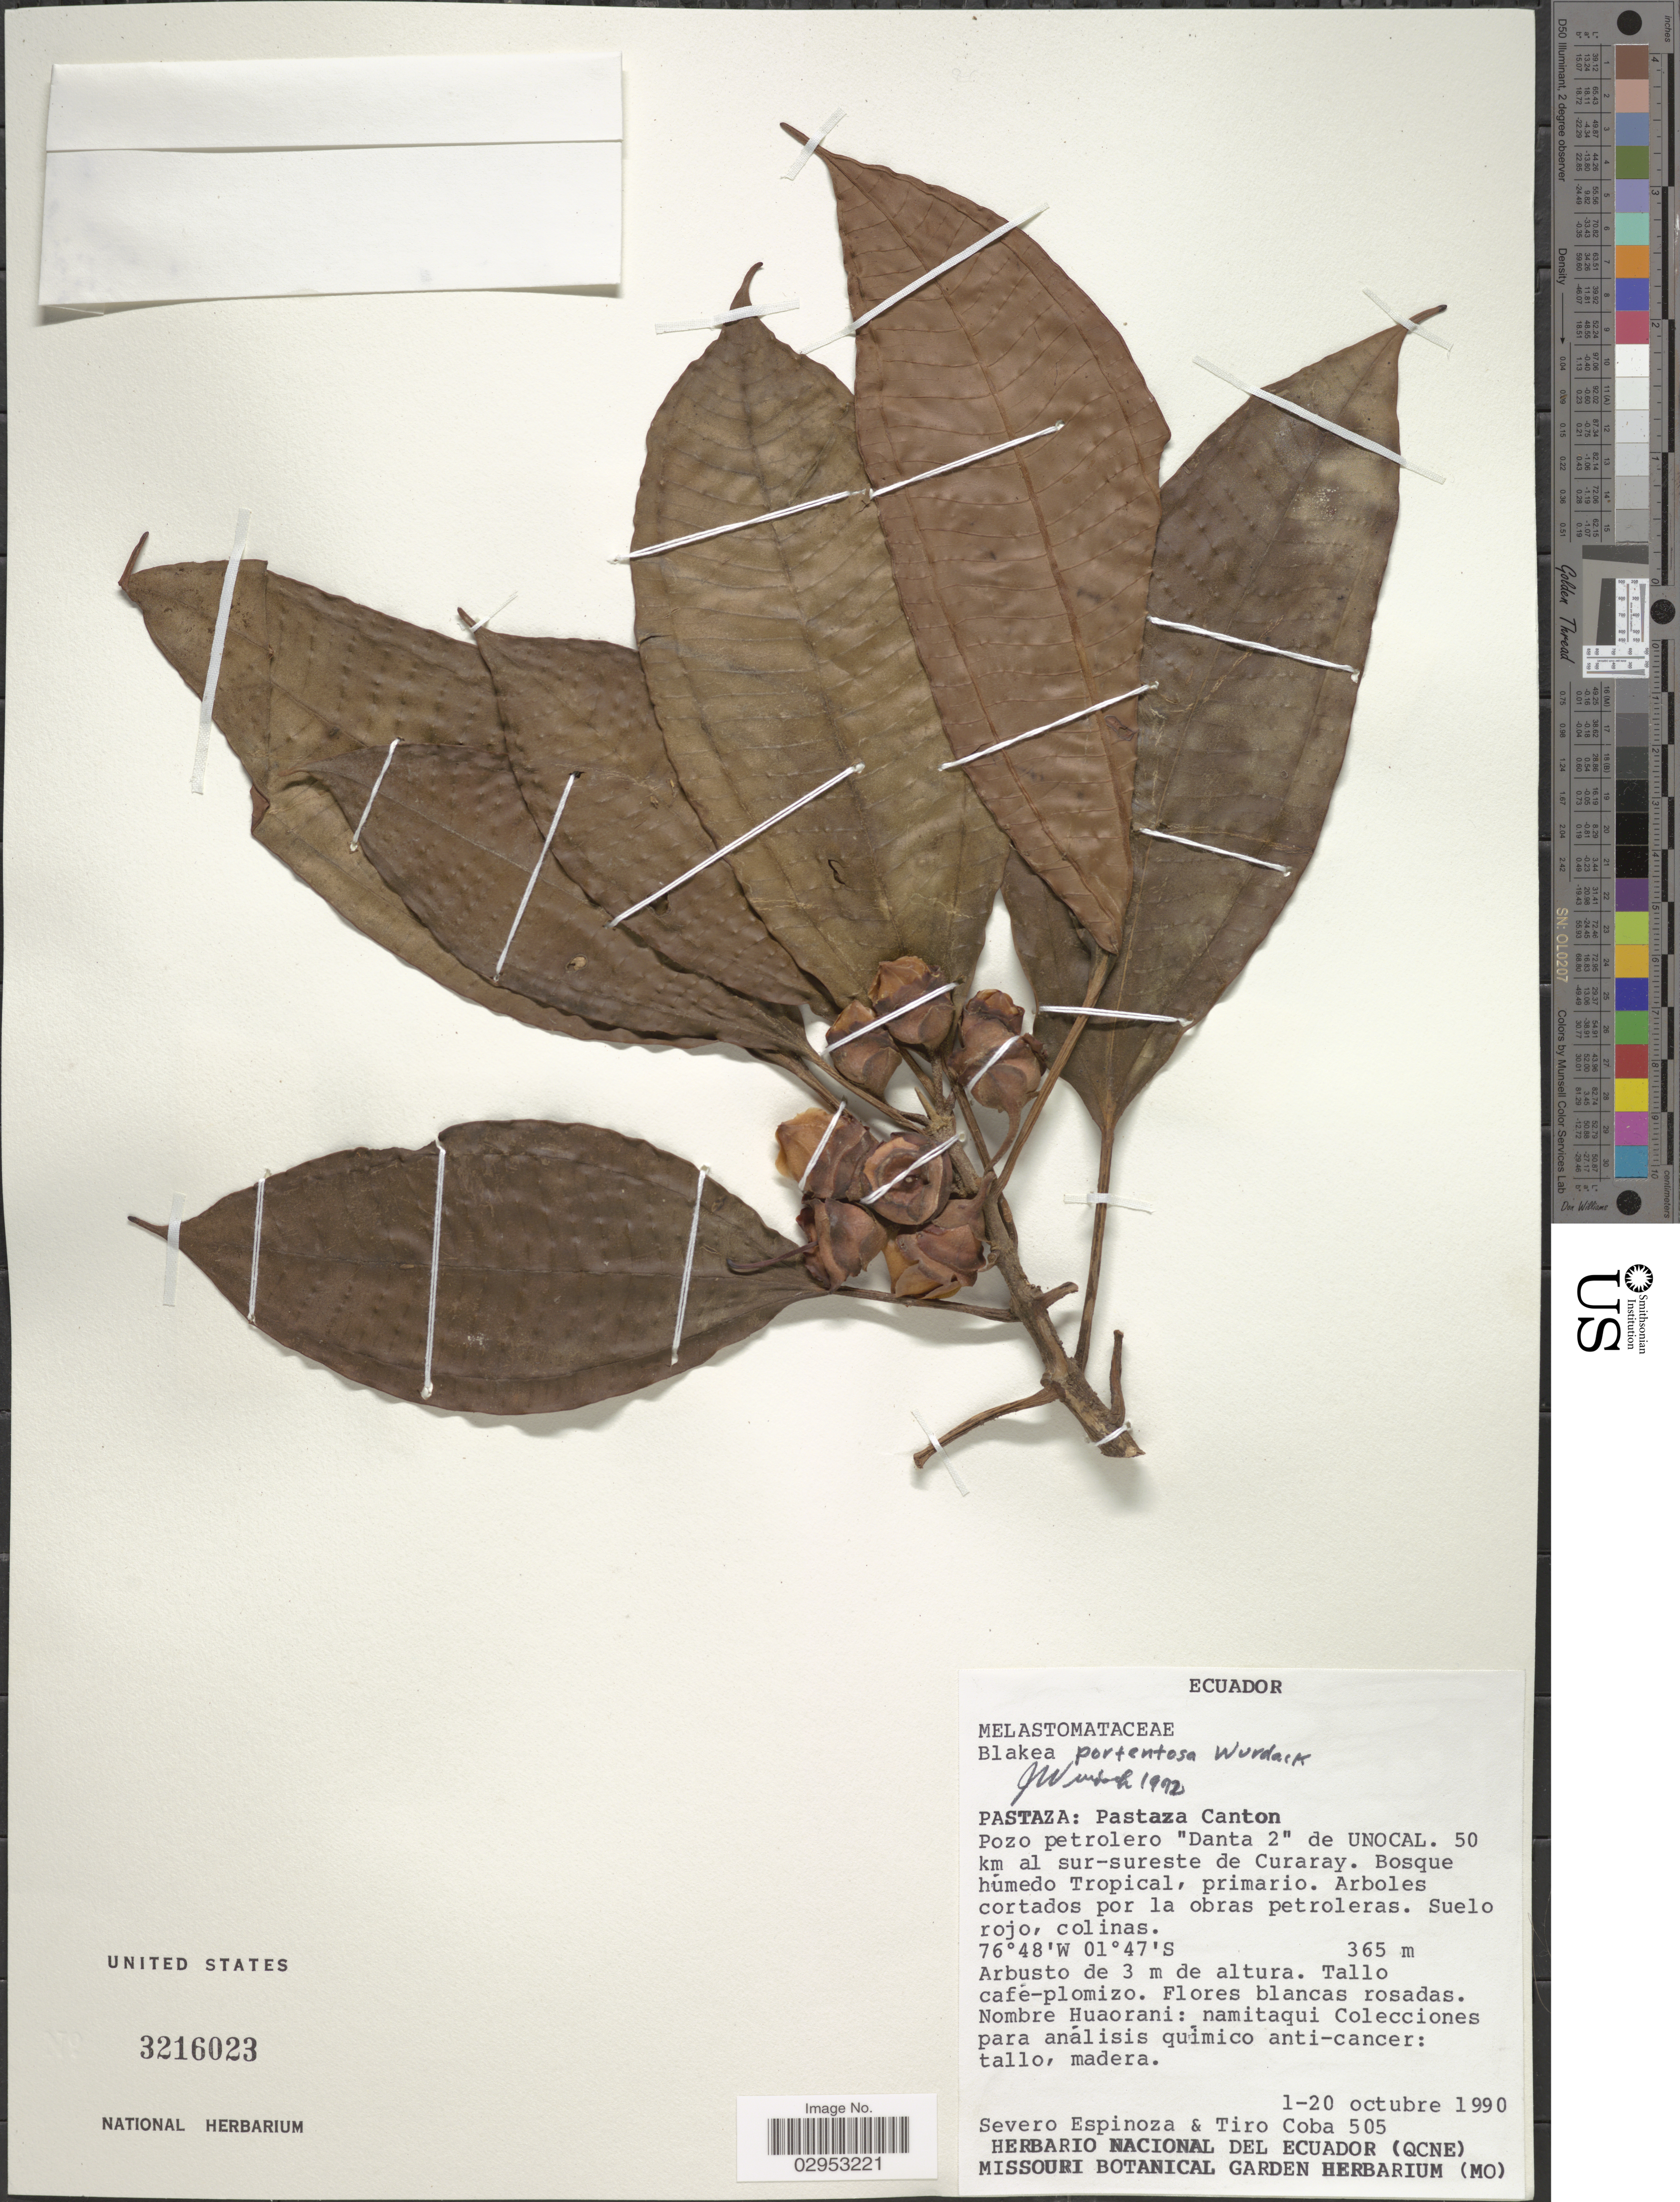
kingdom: Plantae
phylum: Tracheophyta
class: Magnoliopsida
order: Myrtales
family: Melastomataceae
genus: Blakea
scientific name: Blakea portentosa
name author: Wurdack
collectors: S. Espinoza & T. Coba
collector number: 505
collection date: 1990-10-01/1990-10-20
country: Ecuador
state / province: Pastaza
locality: Pastaza Canton. Pozo petrolero "Danta 2" de UNOCAL. 50 km al sur-sureste de Curaray.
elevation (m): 365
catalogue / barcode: US 3216023